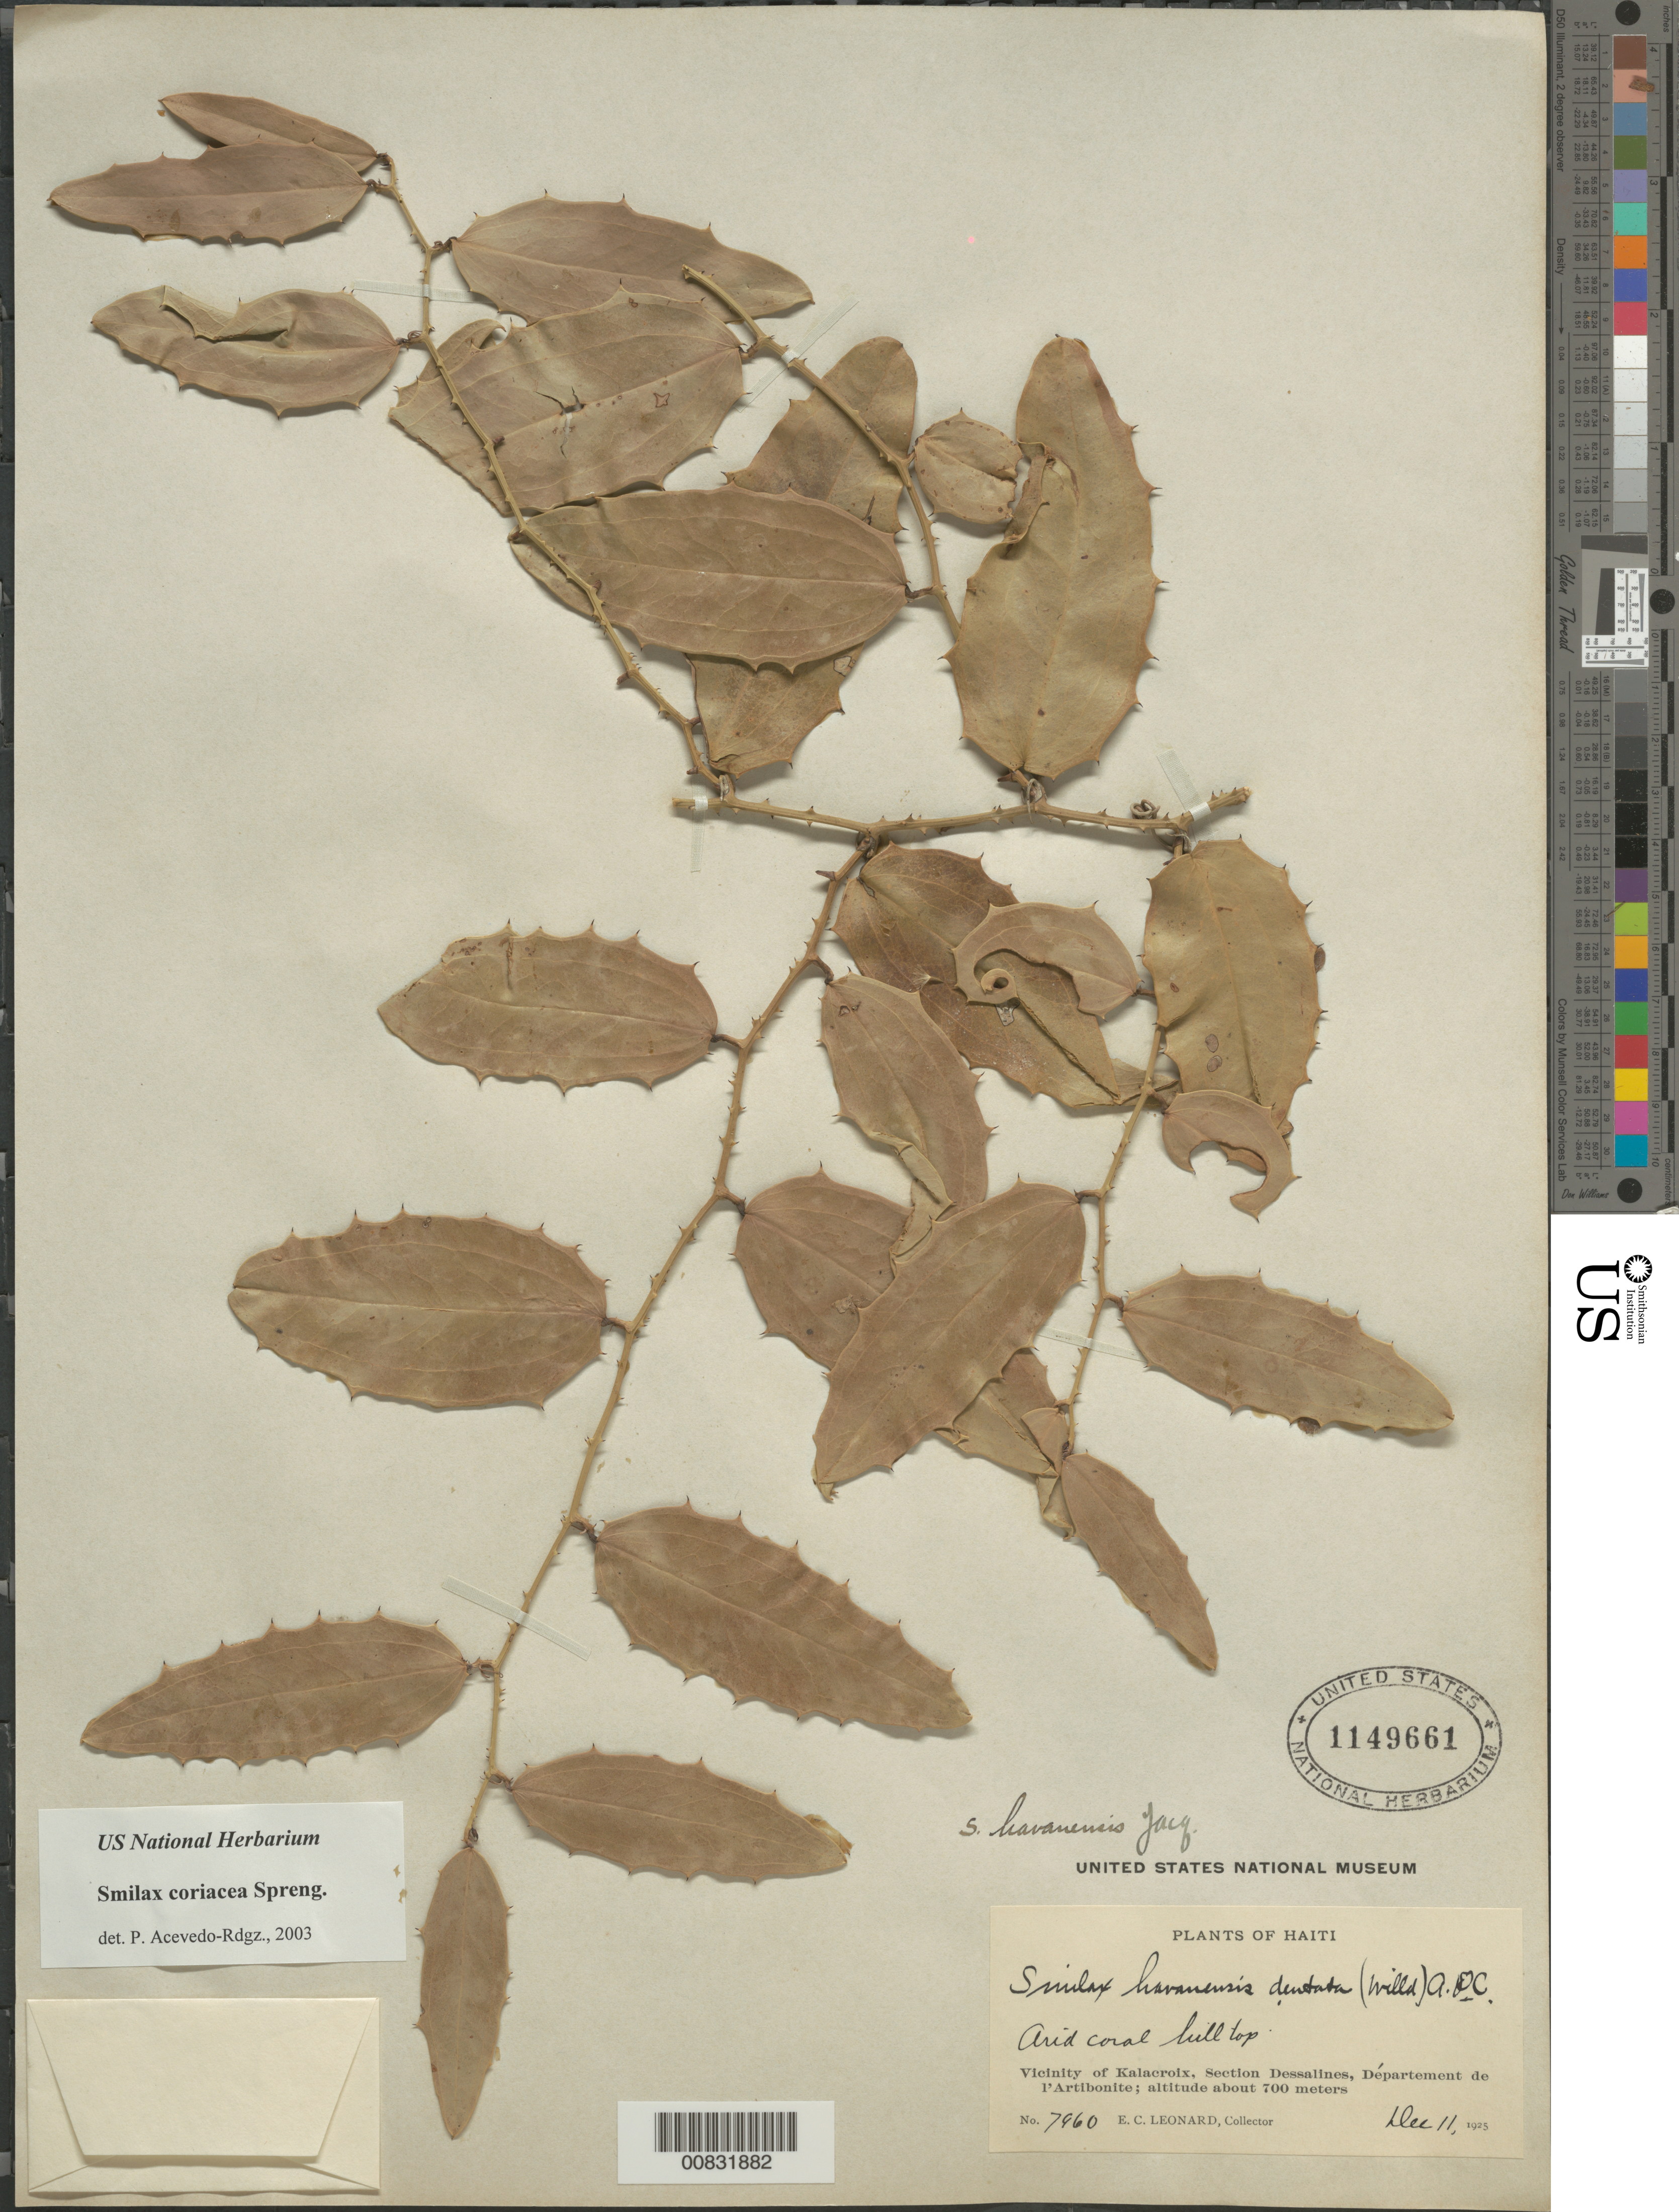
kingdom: Plantae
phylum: Tracheophyta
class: Liliopsida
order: Liliales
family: Smilacaceae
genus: Smilax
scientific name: Smilax coriacea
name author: Spreng.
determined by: Acevedo-Rodríguez, P., (BOT), Smithsonian Institution - National Museum of Natural History (UNITED STATES)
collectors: E. C. Leonard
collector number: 7960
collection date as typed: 11 Dec 1925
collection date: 1925-12-11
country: Haiti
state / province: Artibonite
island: Hispaniola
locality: Vicinity of Kalacroix, Section Dessalines.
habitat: Arid coral hill top.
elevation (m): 700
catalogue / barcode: US 1149661